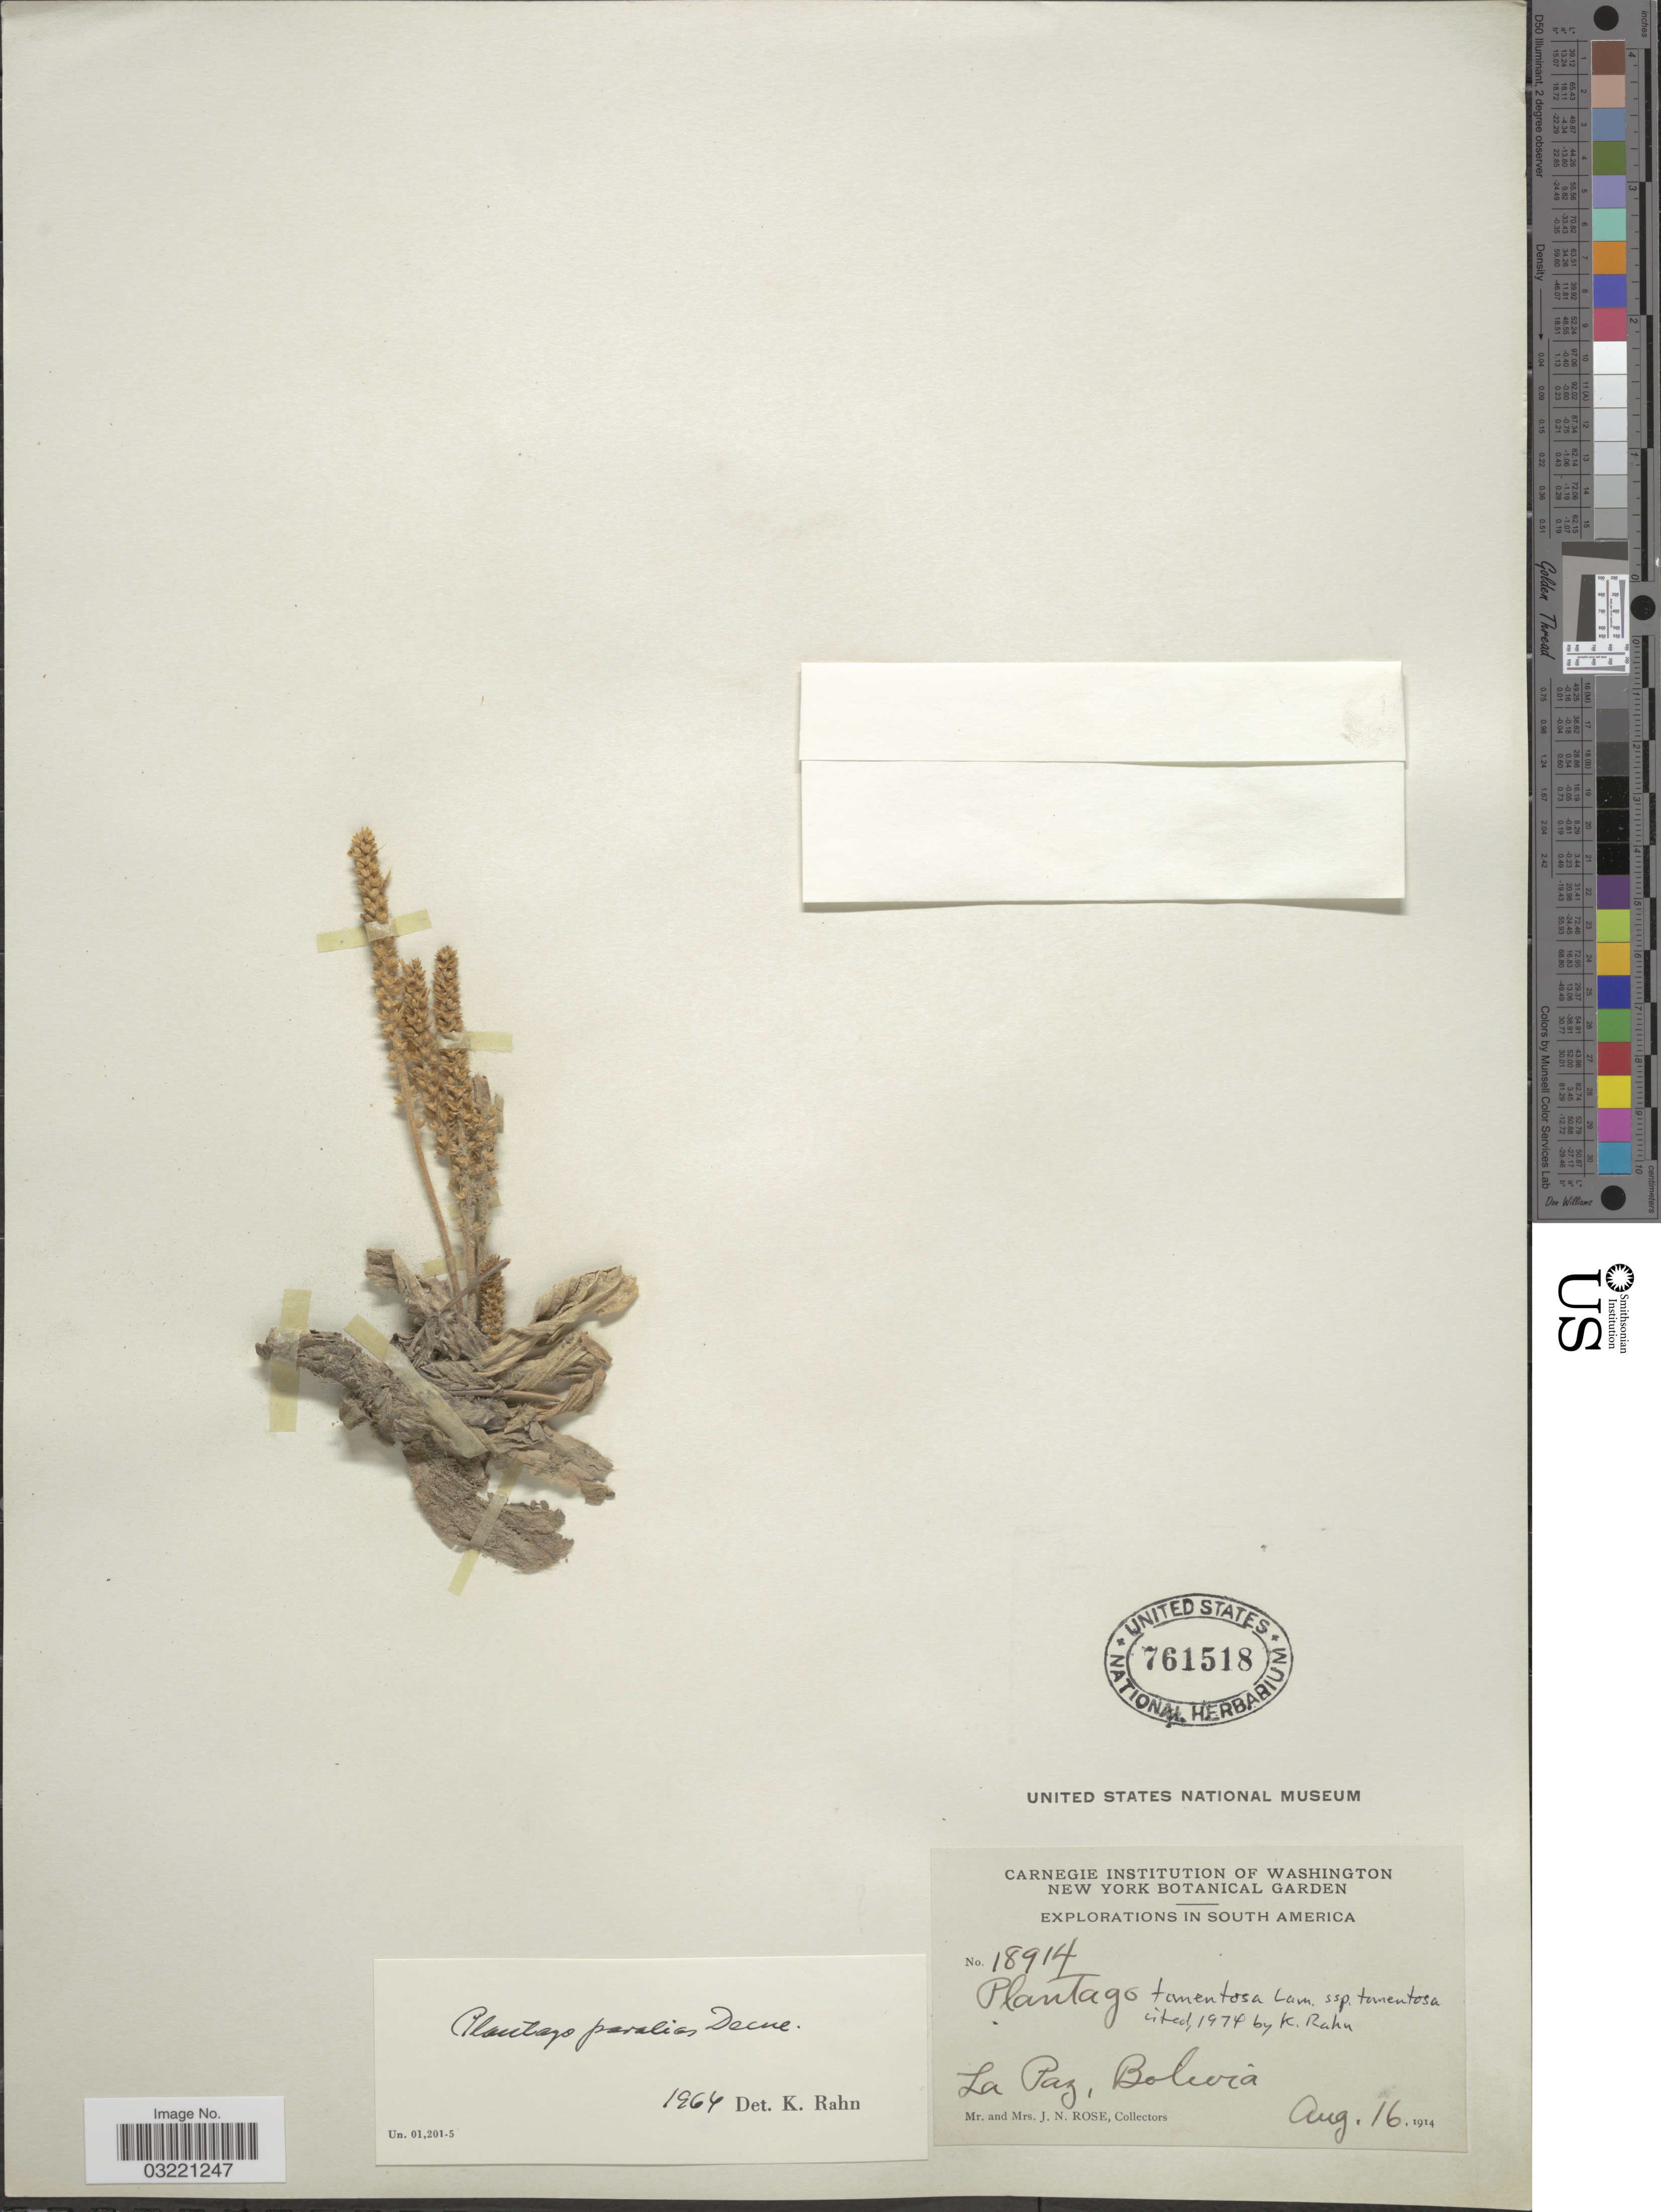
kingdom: Plantae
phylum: Tracheophyta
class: Magnoliopsida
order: Lamiales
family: Plantaginaceae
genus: Plantago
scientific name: Plantago tomentosa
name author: Lam.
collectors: J. N. Rose & L. B. Rose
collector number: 18914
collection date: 1914-08-16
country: Bolivia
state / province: La Paz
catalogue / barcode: US 761518